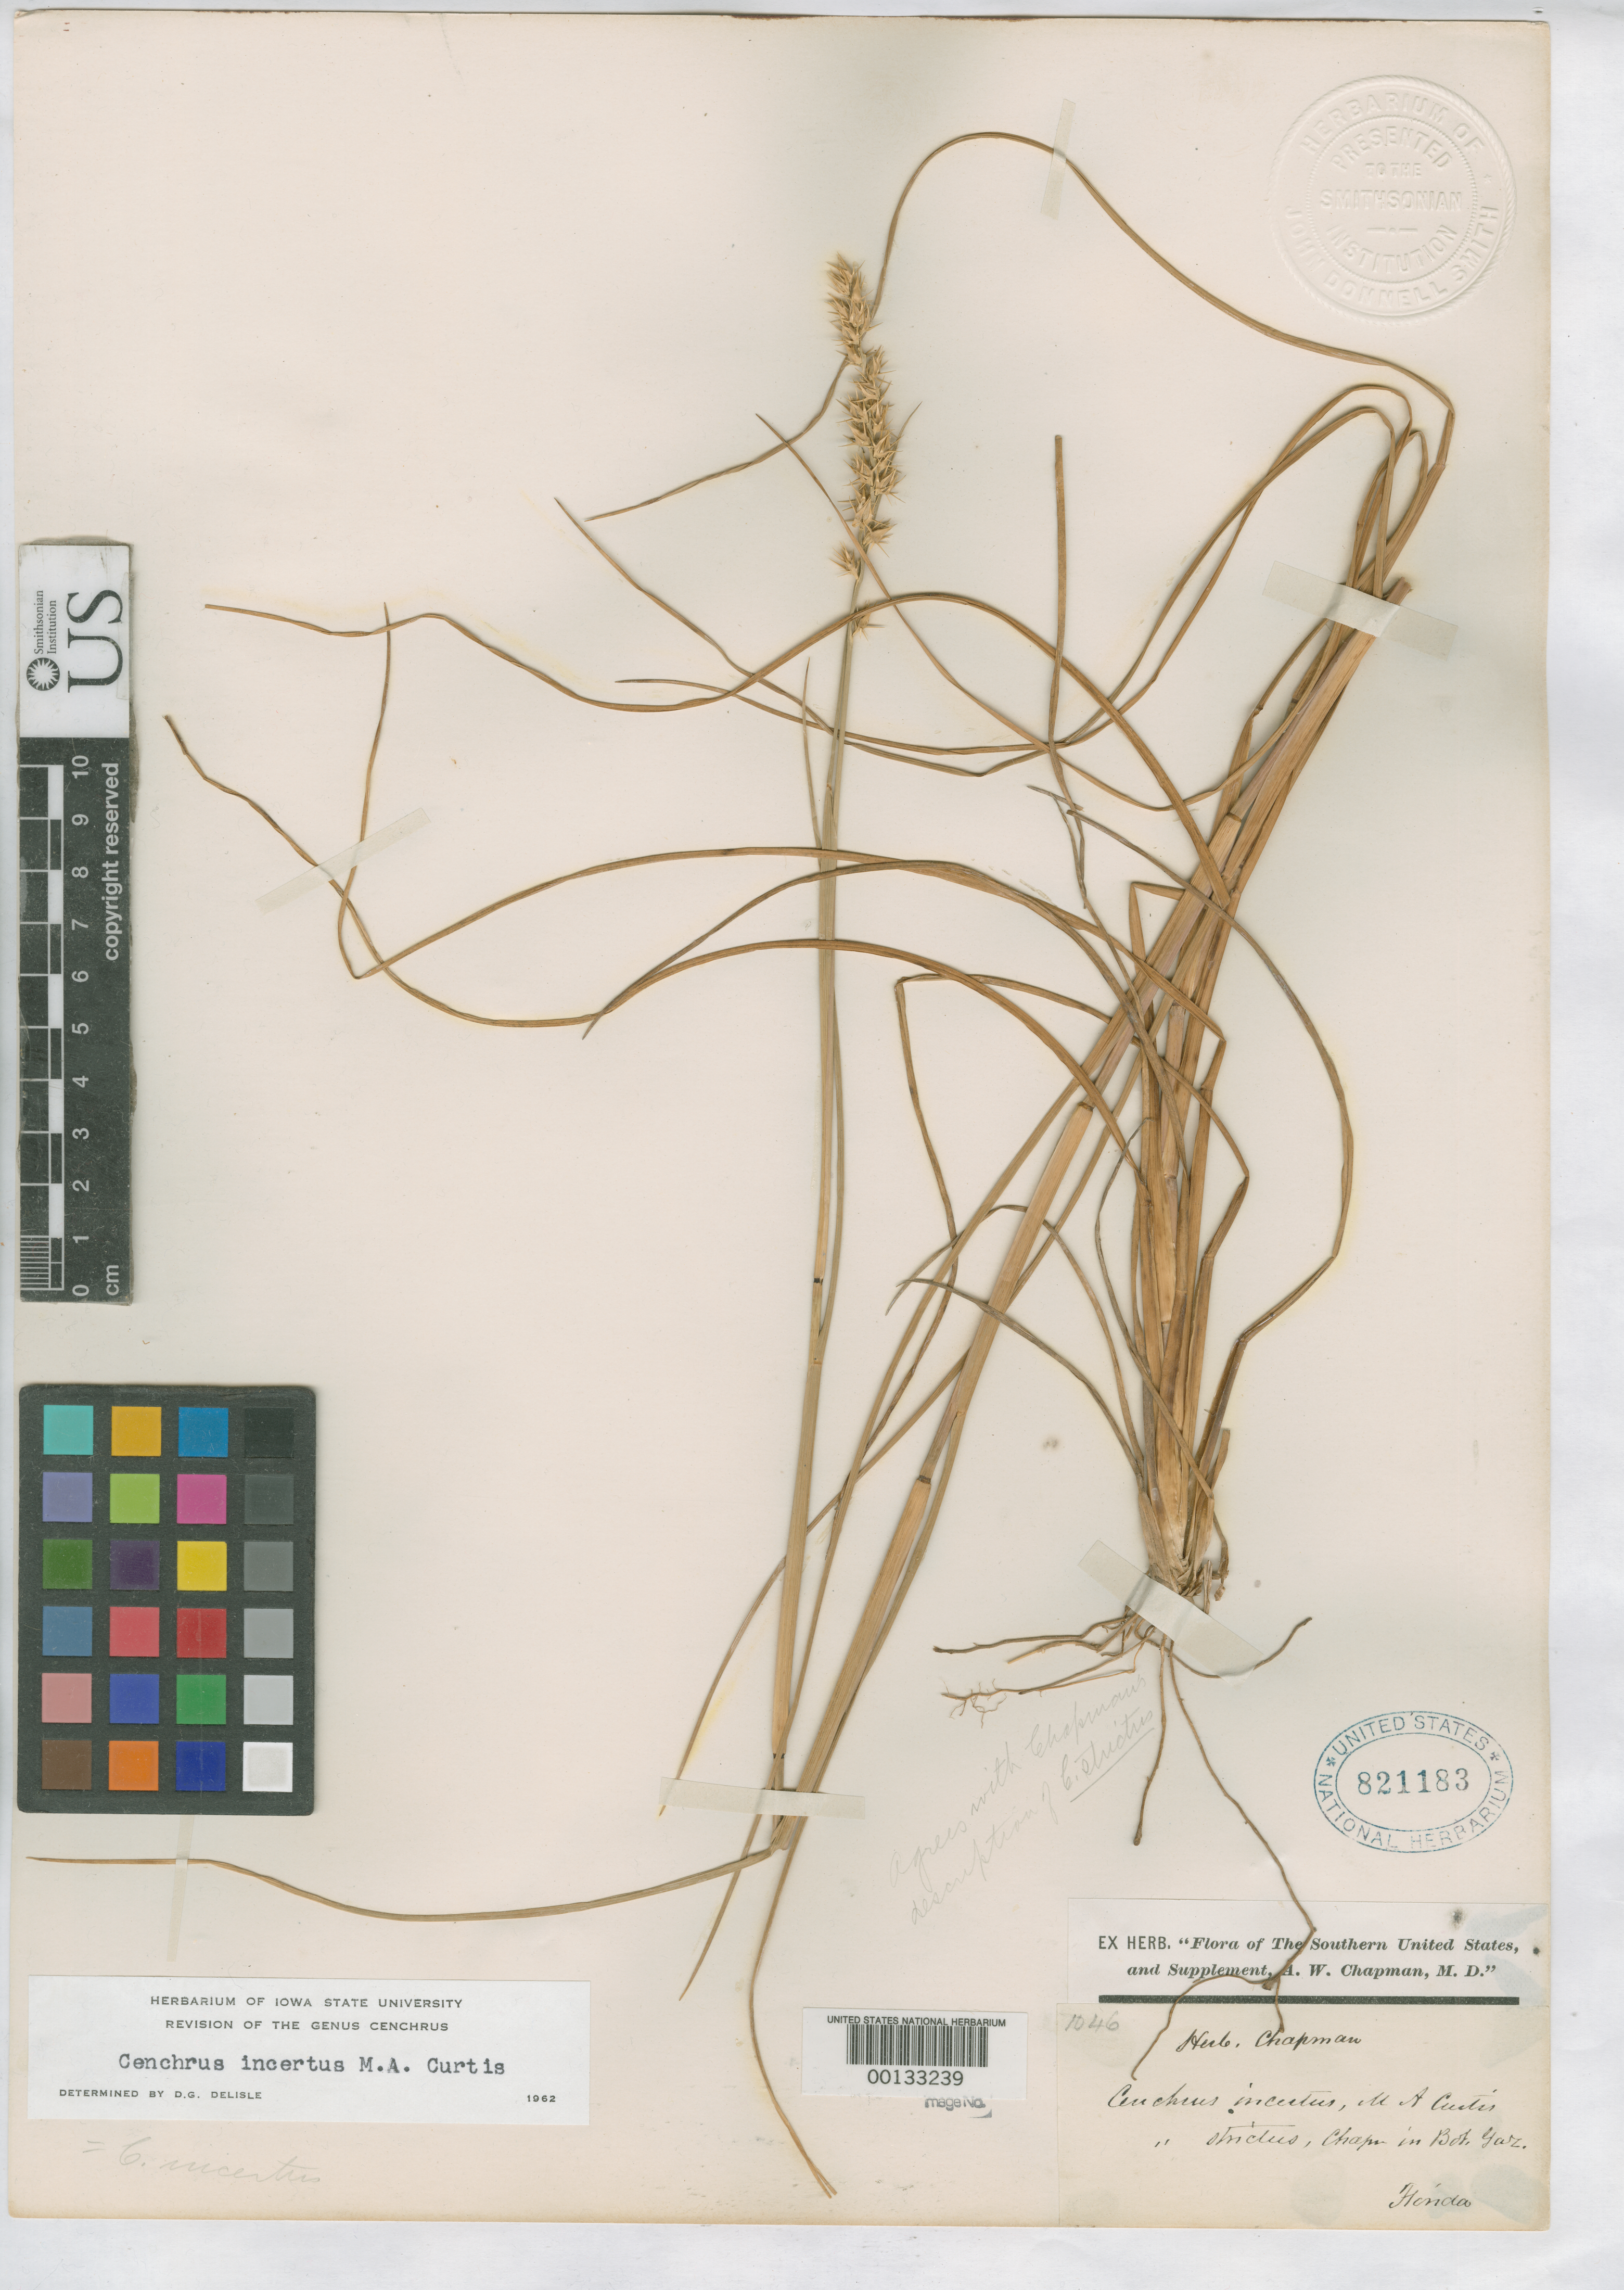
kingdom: Plantae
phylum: Tracheophyta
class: Liliopsida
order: Poales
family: Poaceae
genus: Cenchrus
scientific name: Cenchrus strictus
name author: Chapm.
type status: Isotype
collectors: A. W. Chapman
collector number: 1046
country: United States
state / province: Florida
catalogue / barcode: US 821183